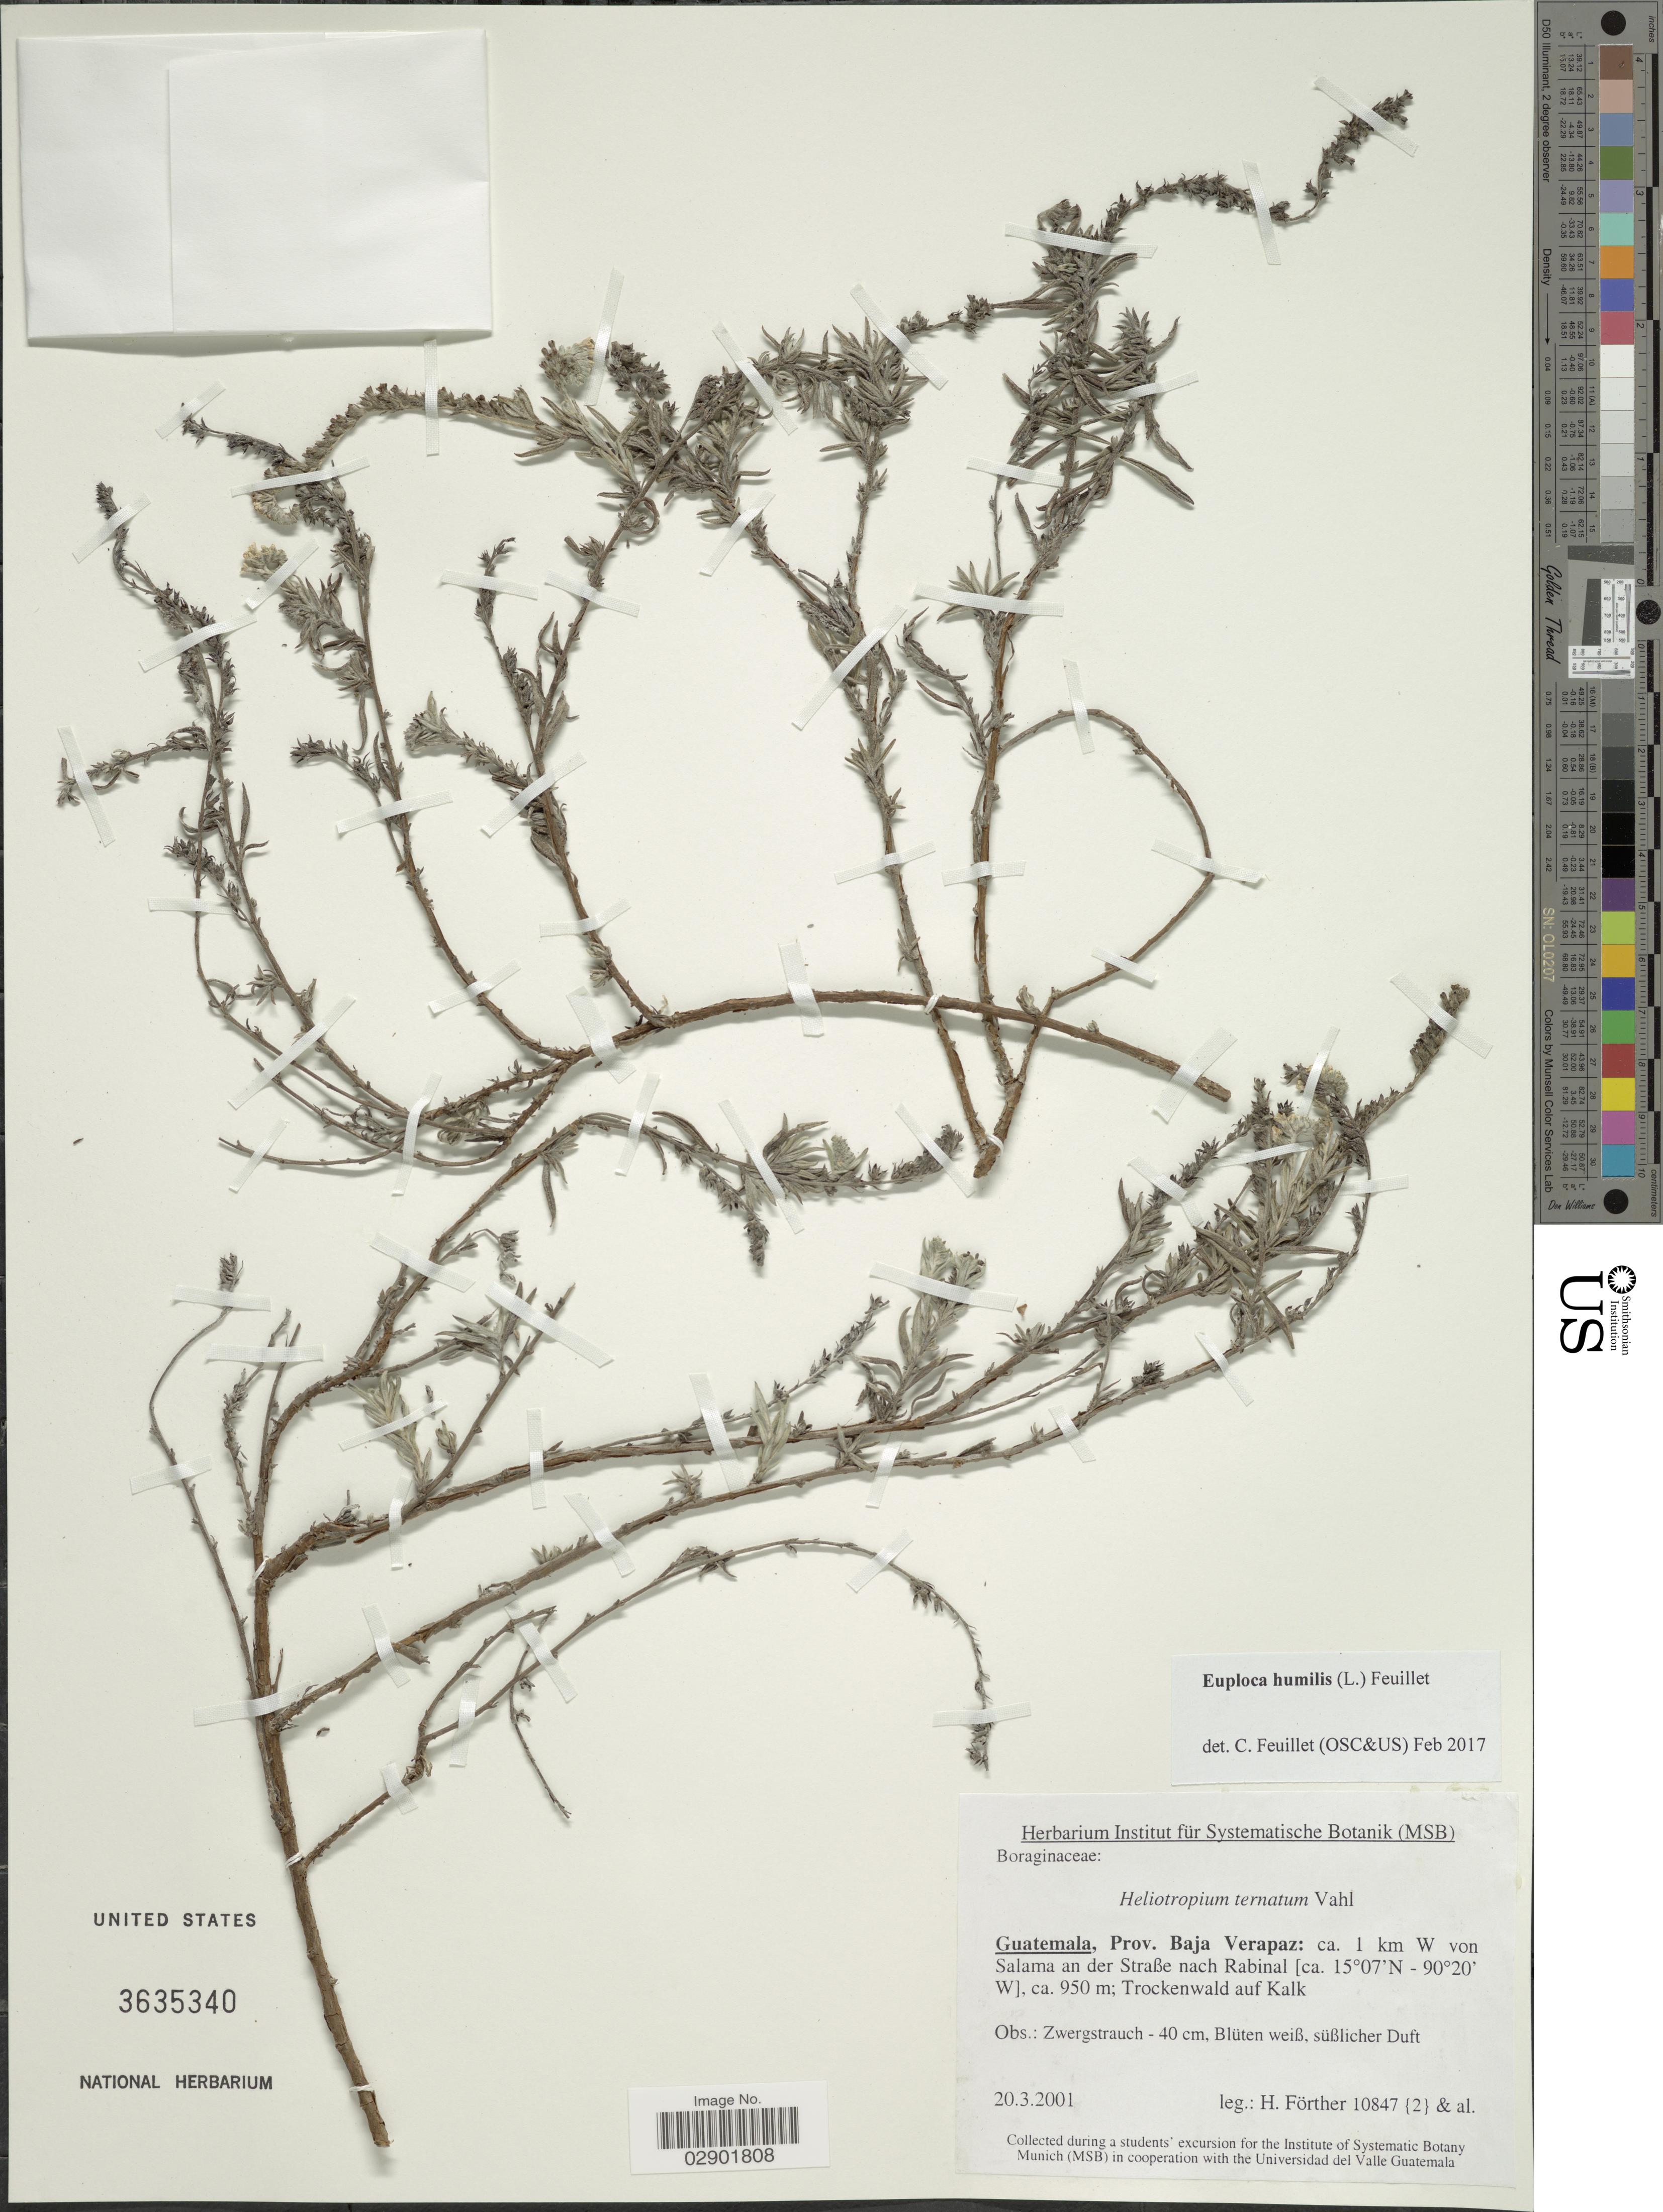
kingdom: Plantae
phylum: Tracheophyta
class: Magnoliopsida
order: Boraginales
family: Heliotropiaceae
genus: Euploca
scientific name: Euploca humilis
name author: (L.) Feuillet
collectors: H. Förther & et al.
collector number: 10847/2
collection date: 2001-03-20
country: Guatemala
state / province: Baja Verapaz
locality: Ca. 1 km W von Salama an der Straße nach Rabinal, Trockenwald auf Kalk.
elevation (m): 950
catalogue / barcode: US 3635340